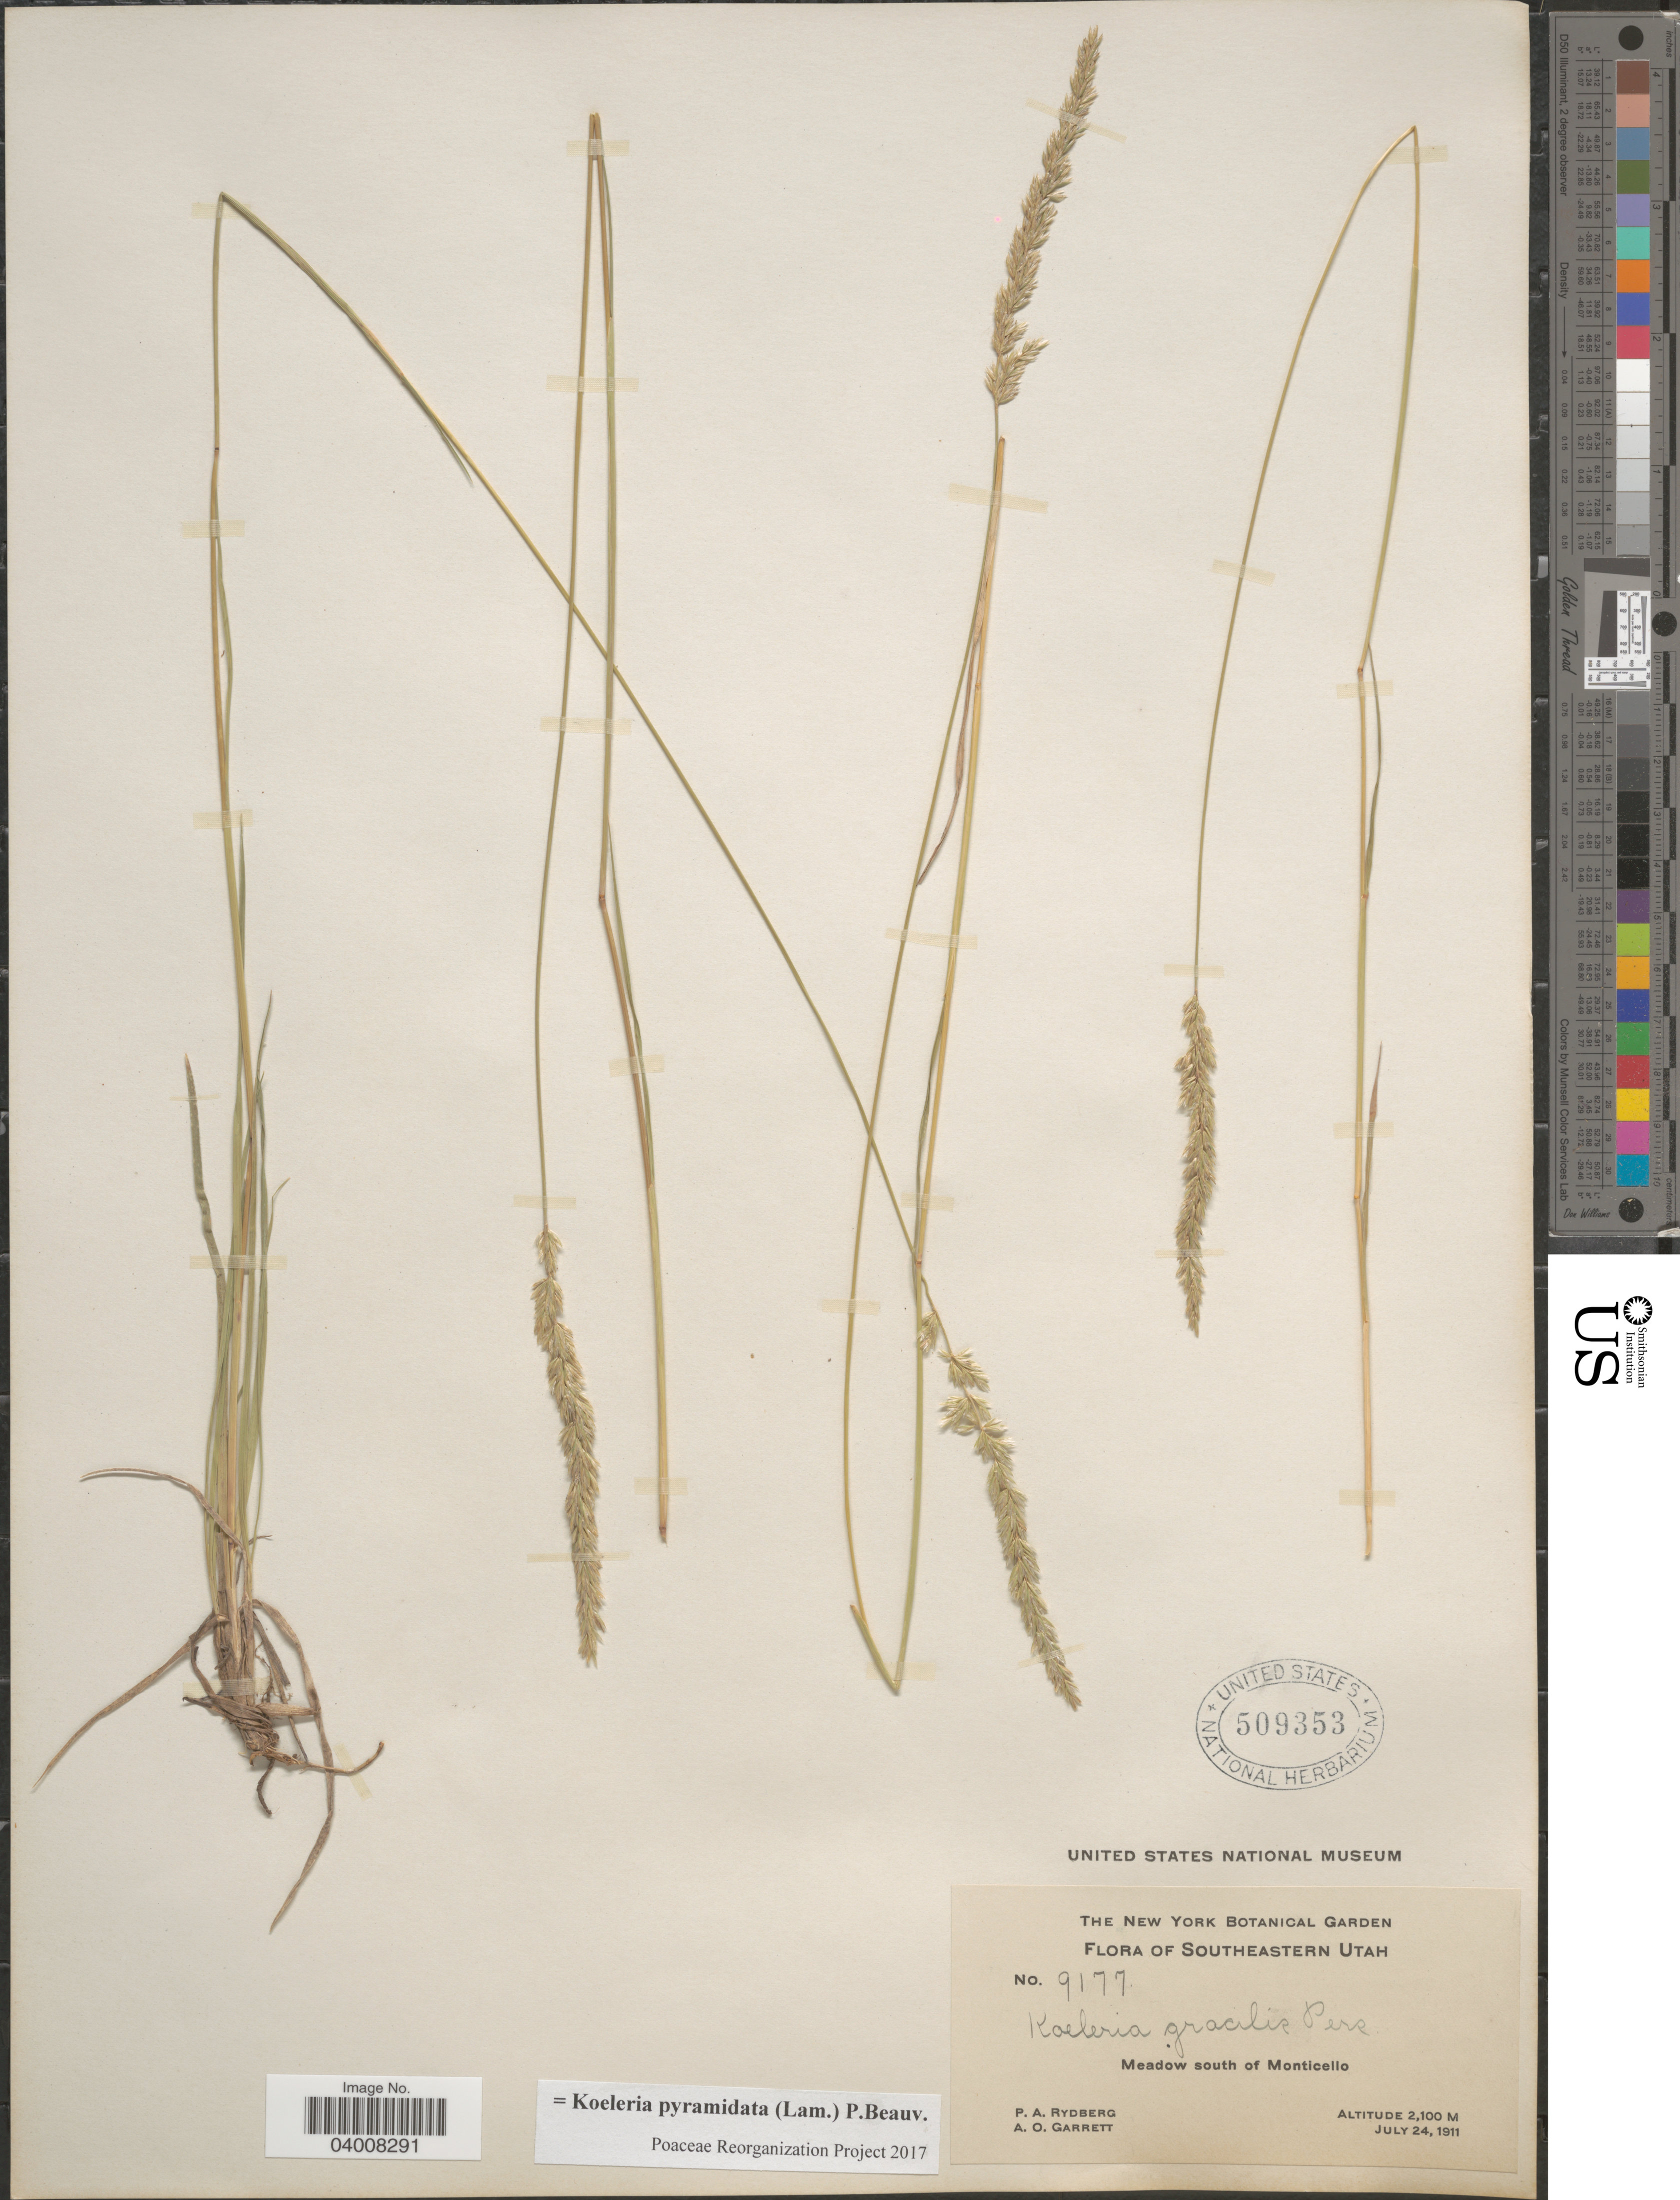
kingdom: Plantae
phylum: Tracheophyta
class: Liliopsida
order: Poales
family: Poaceae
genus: Koeleria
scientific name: Koeleria pyramidata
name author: (Lam.) P. Beauv.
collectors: P. A. Rydberg & A. O. Garrett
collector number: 9177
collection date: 1911-07-24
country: United States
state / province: Utah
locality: Southeastern Utah. Meadow south of Monticello.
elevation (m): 2100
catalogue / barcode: US 509353